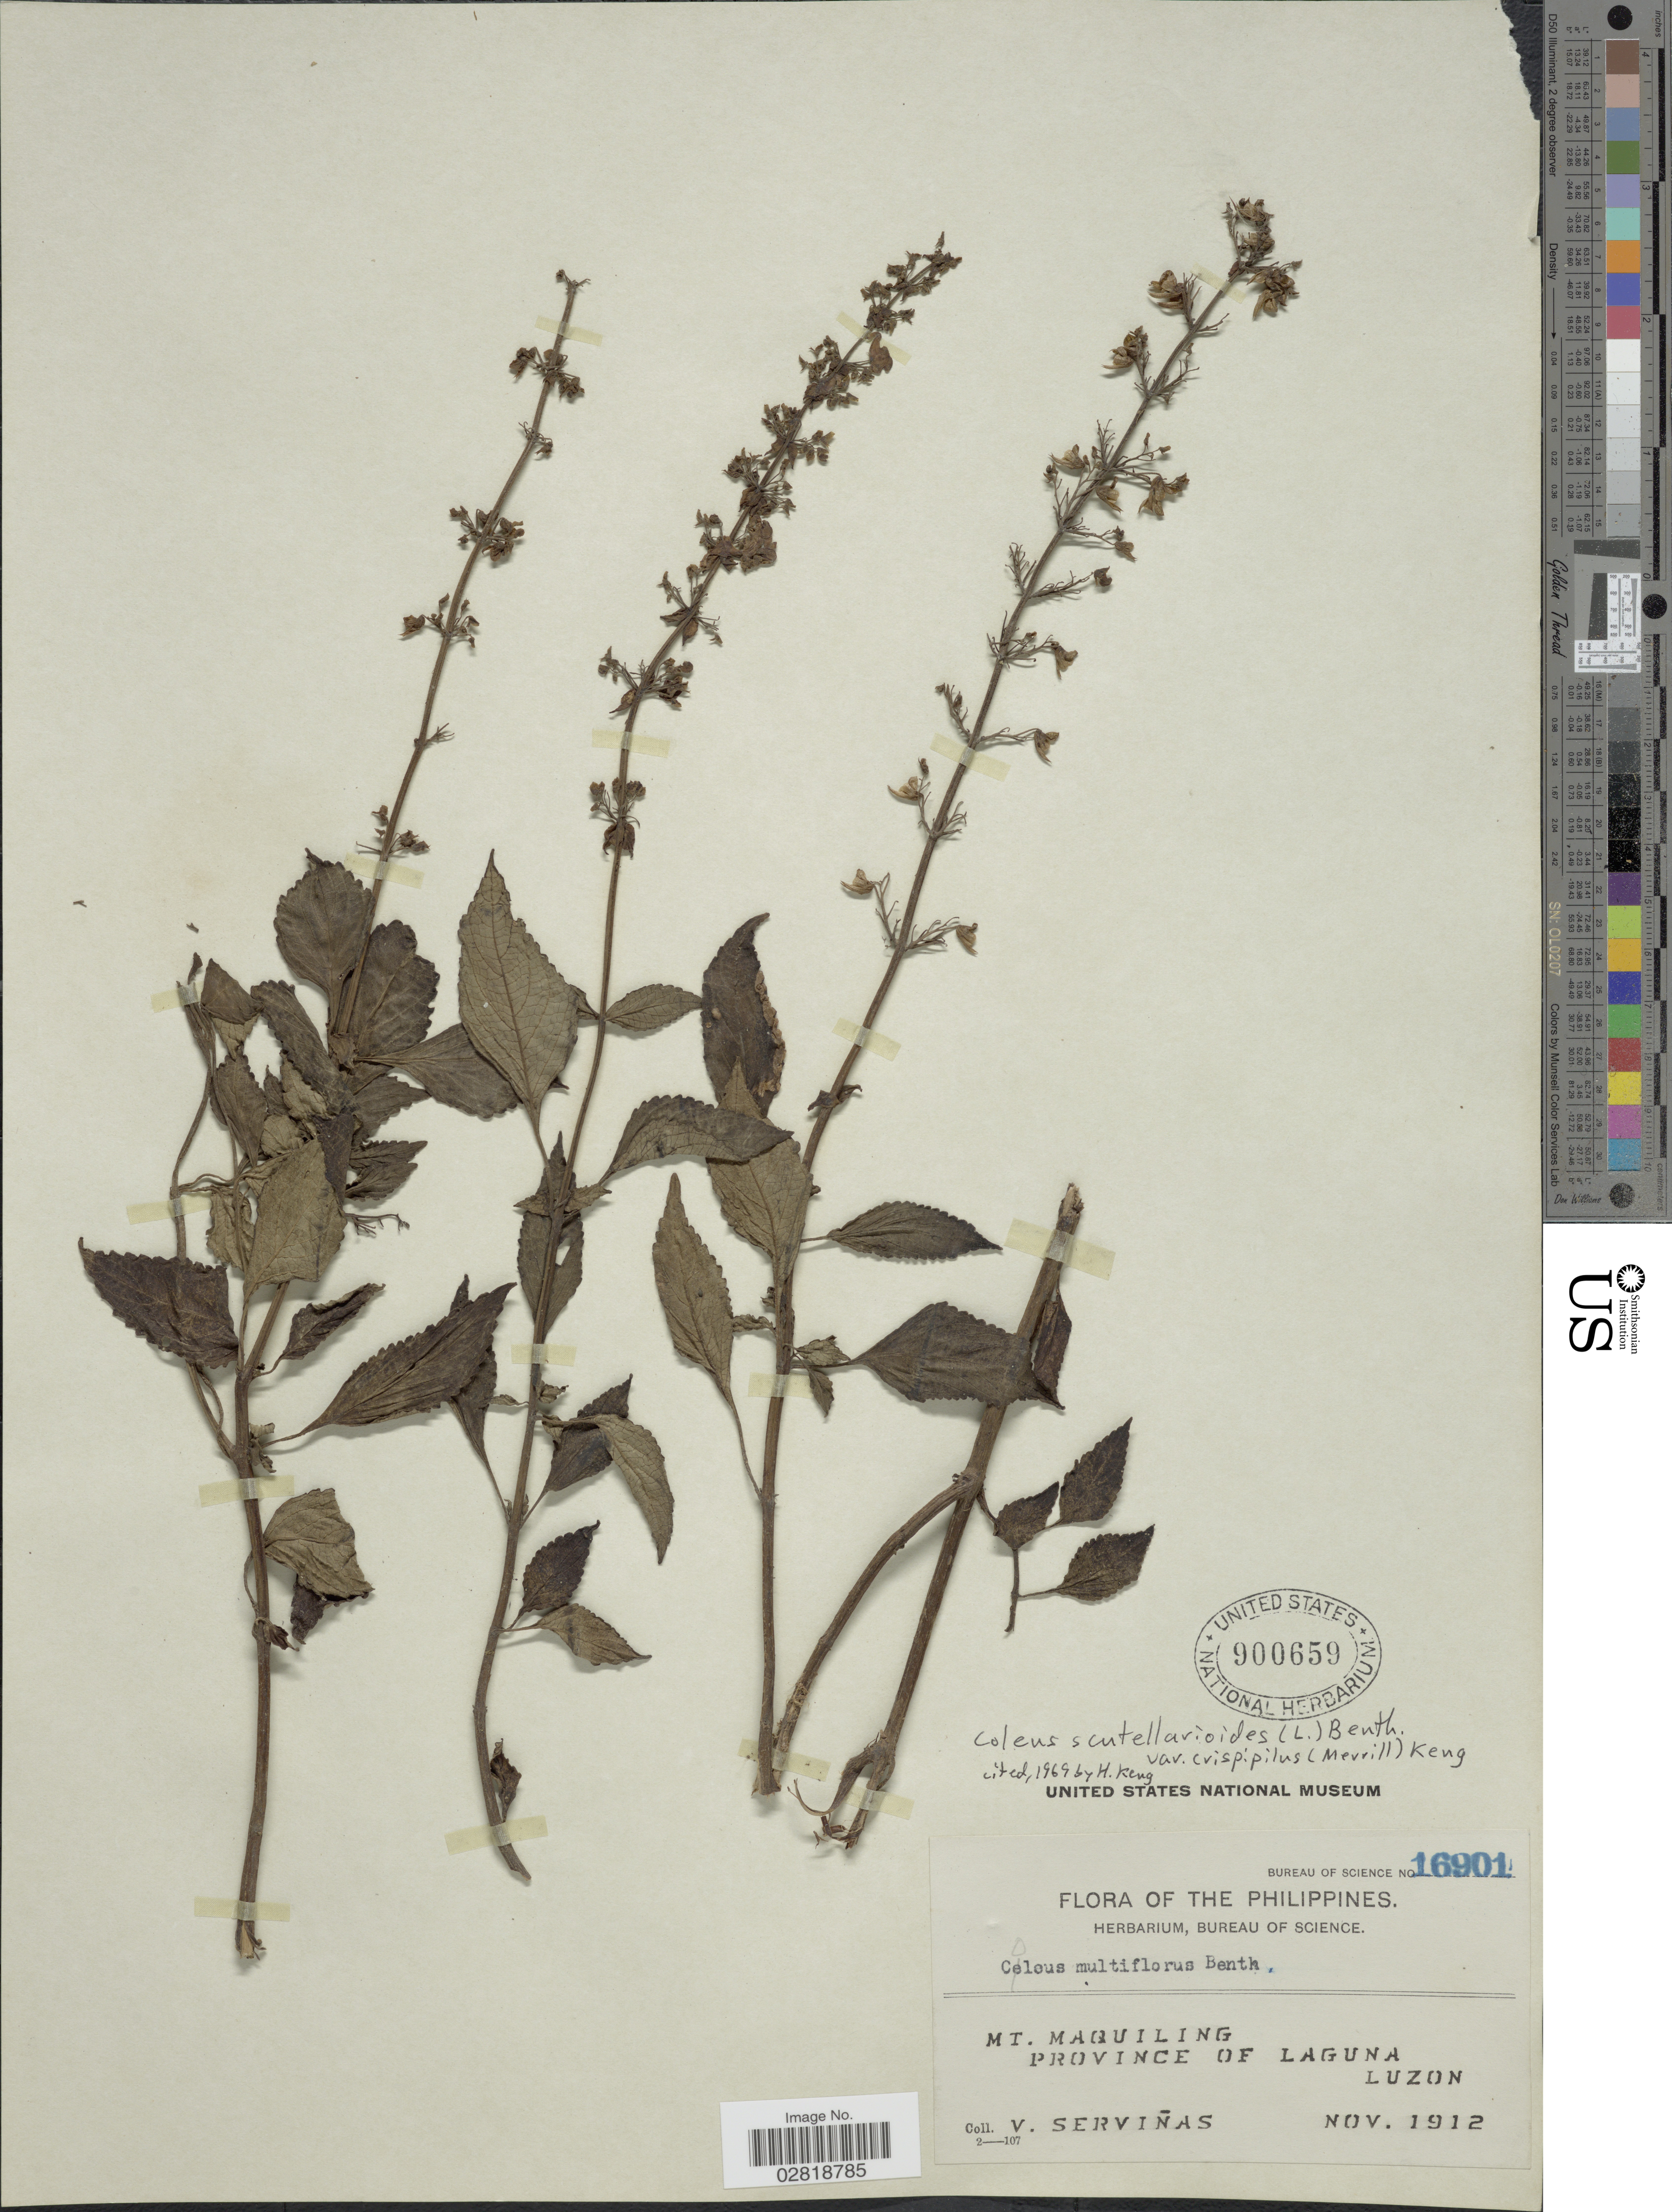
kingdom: Plantae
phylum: Tracheophyta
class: Magnoliopsida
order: Lamiales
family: Lamiaceae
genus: Plectranthus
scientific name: Plectranthus scutellarioides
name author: (L.) R. Br.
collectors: V. Servinas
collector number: Bureau of Science 16901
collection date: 1912-11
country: Philippines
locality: Mt. Maquiling. Province of Laguna. Luzon.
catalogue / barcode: US 900659